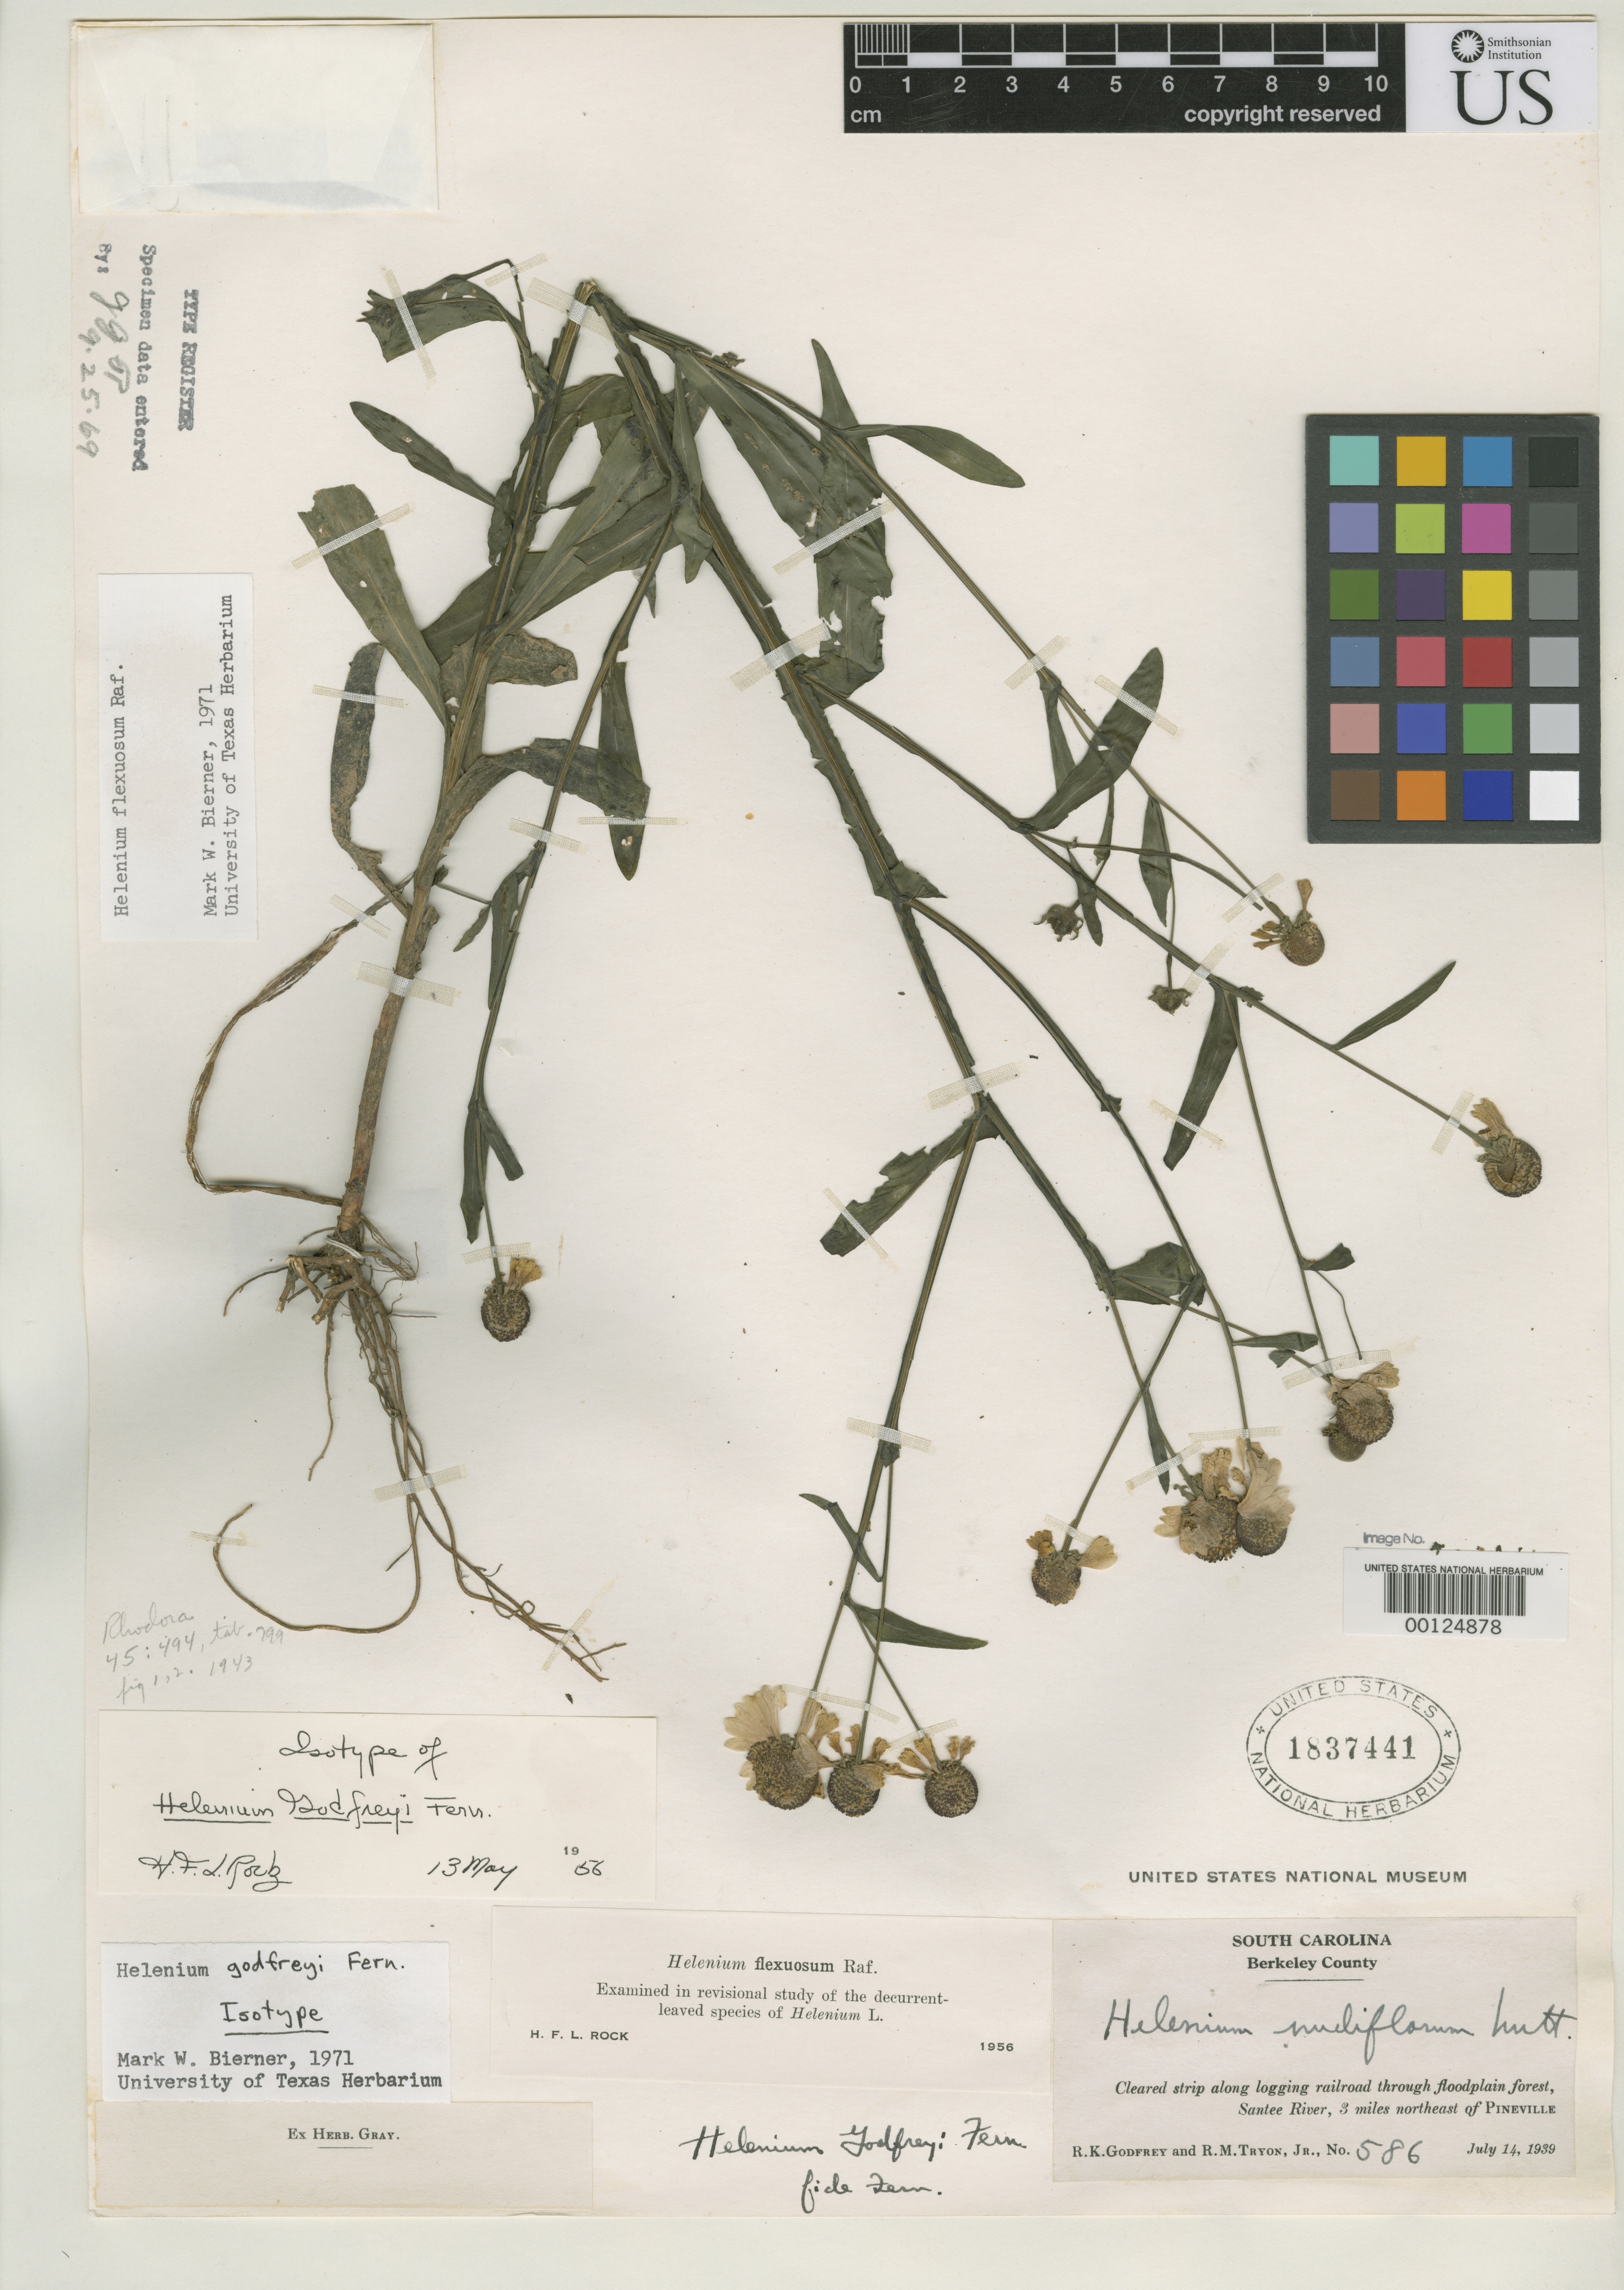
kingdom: Plantae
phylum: Tracheophyta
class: Magnoliopsida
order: Asterales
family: Asteraceae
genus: Helenium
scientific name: Helenium godfreyi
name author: Fernald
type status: Isotype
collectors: R. K. Godfrey & R. M. Tryon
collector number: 586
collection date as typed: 14 Jul 1939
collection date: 1939-07-14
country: United States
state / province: South Carolina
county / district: Berkeley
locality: Pineville.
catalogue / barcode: US 1837441